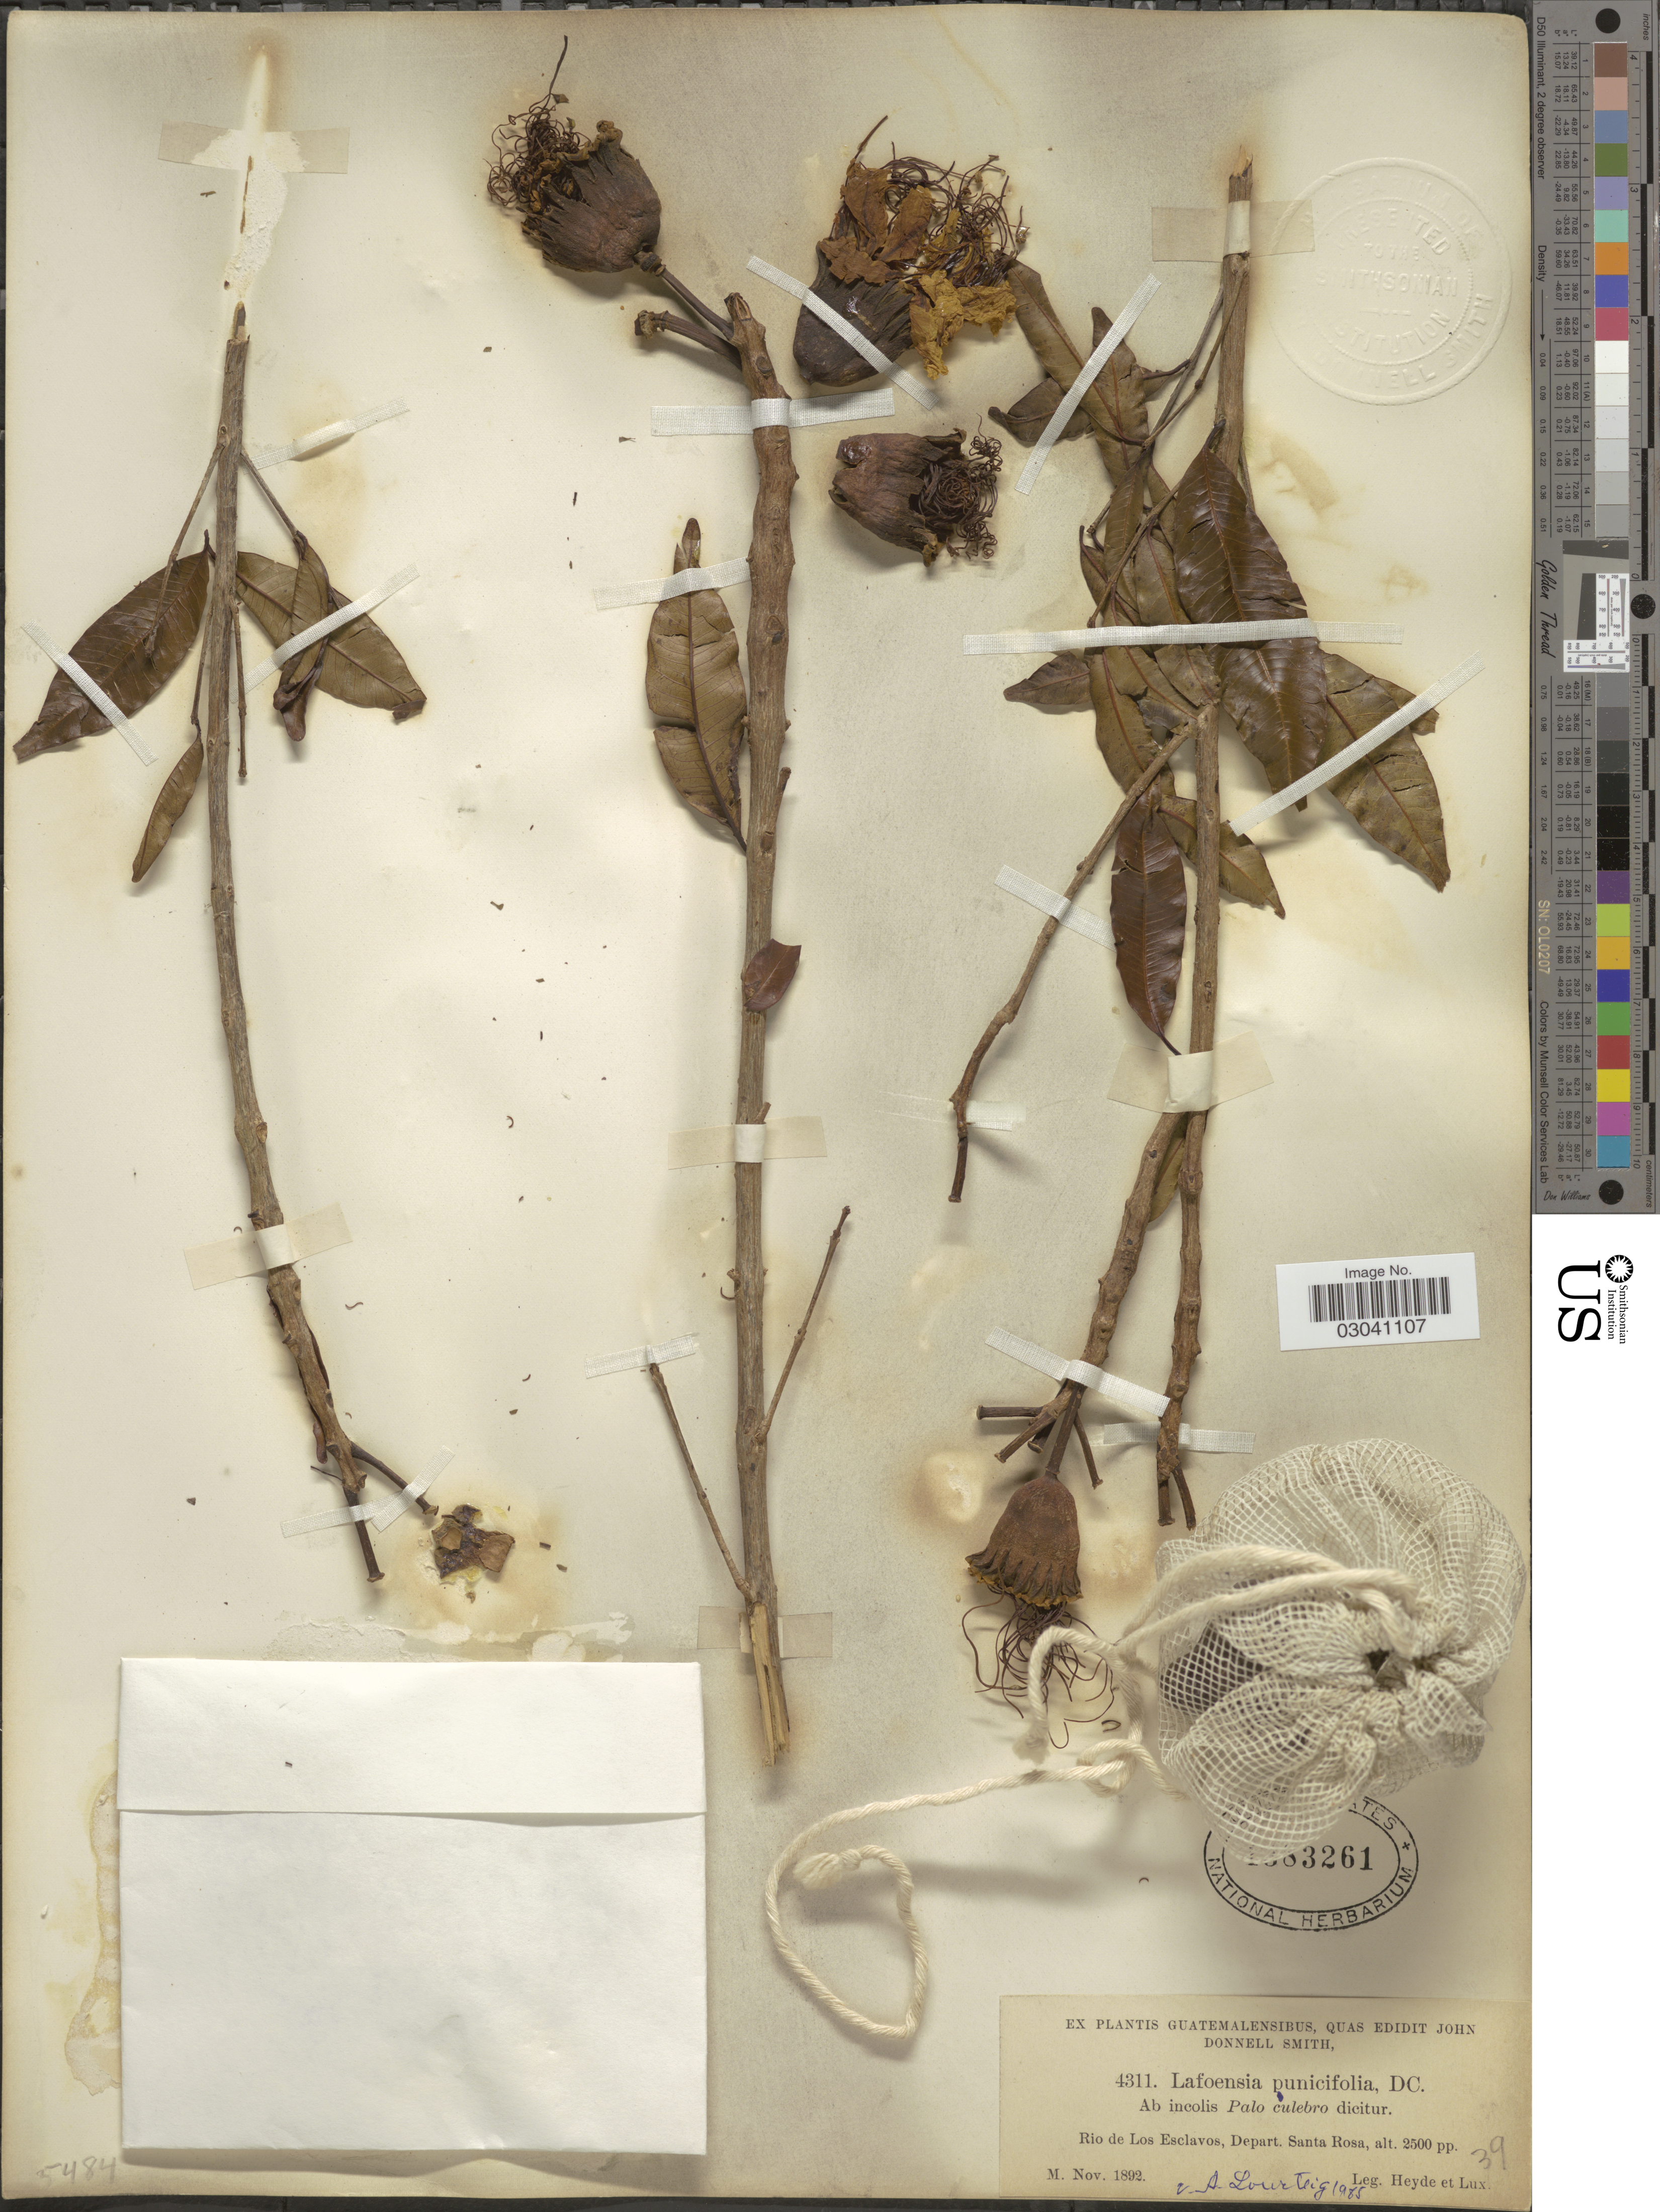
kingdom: Plantae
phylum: Tracheophyta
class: Magnoliopsida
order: Myrtales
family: Lythraceae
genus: Lafoensia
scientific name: Lafoensia punicifolia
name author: DC.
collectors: Heyde & Lux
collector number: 4311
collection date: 1892-11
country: Guatemala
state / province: Santa Rosa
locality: Rio de Los Esclavos, Depart. Santa Rosa.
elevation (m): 762